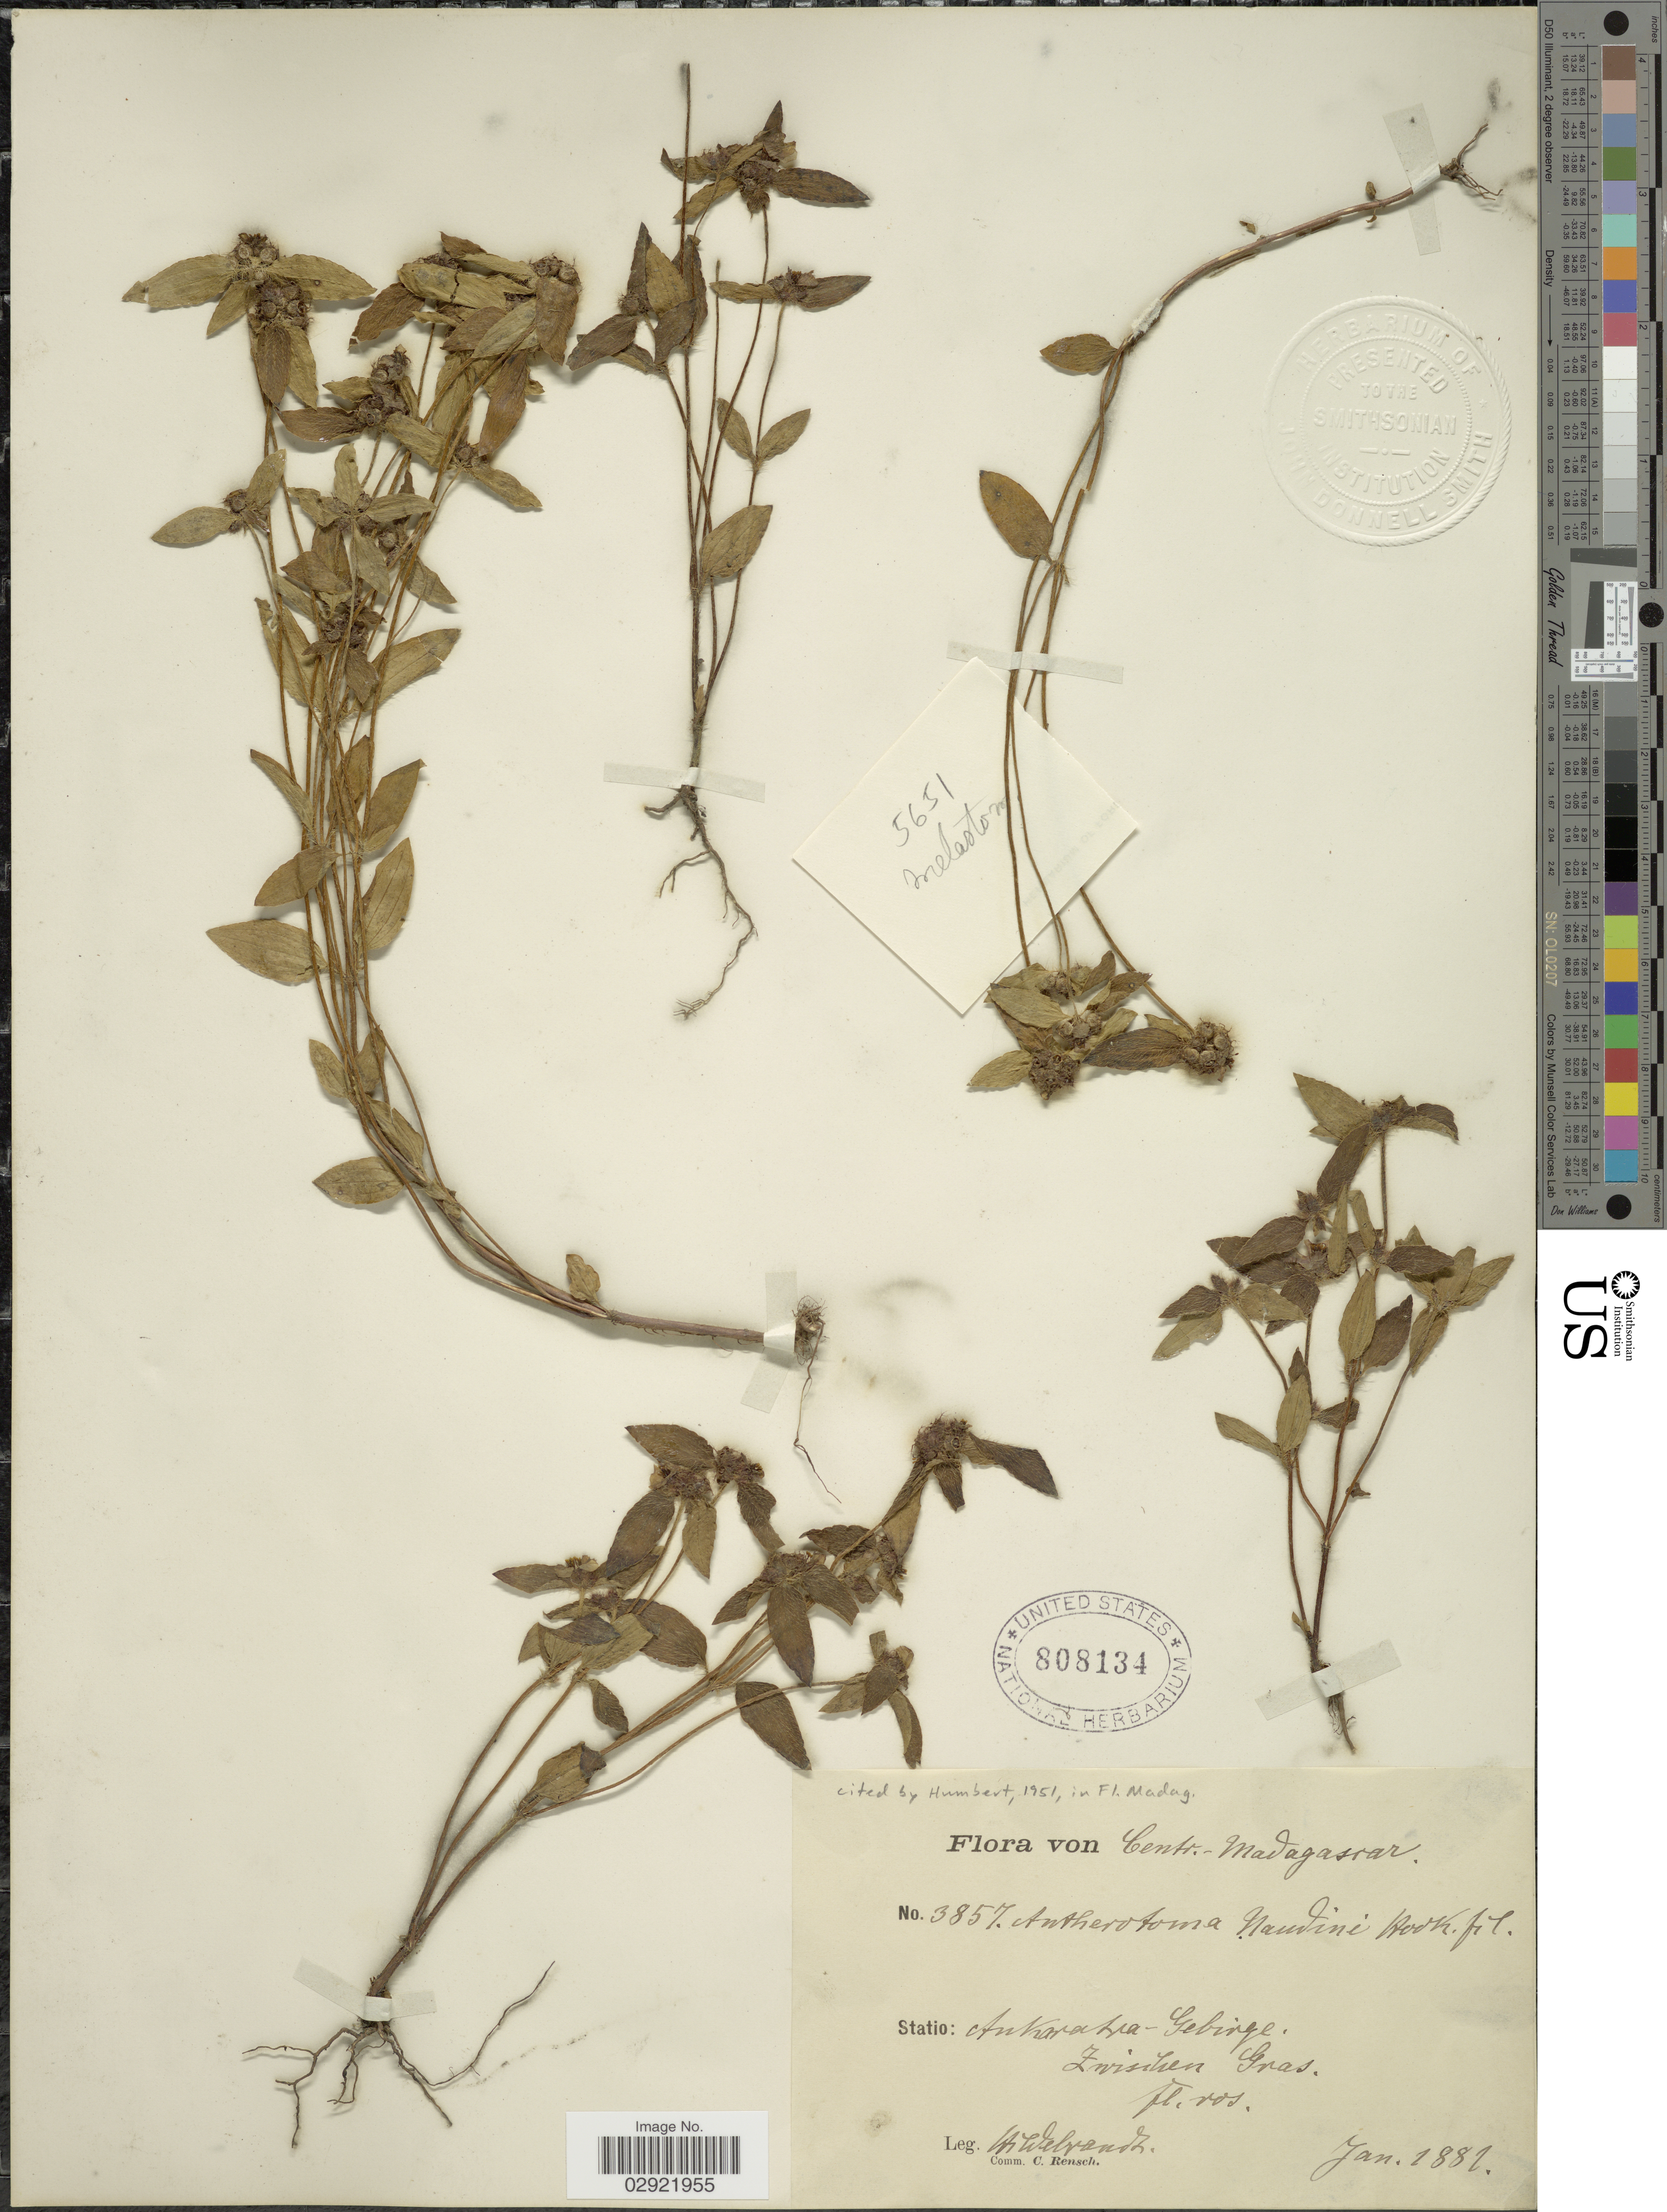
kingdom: Plantae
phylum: Tracheophyta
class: Magnoliopsida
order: Myrtales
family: Melastomataceae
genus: Antherotoma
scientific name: Antherotoma naudinii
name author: Hook. f.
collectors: A. Webrandt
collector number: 3857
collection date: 1881-01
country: Madagascar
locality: Centr.- Madagascar. Ankaratra-Gebirge.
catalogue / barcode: US 808134